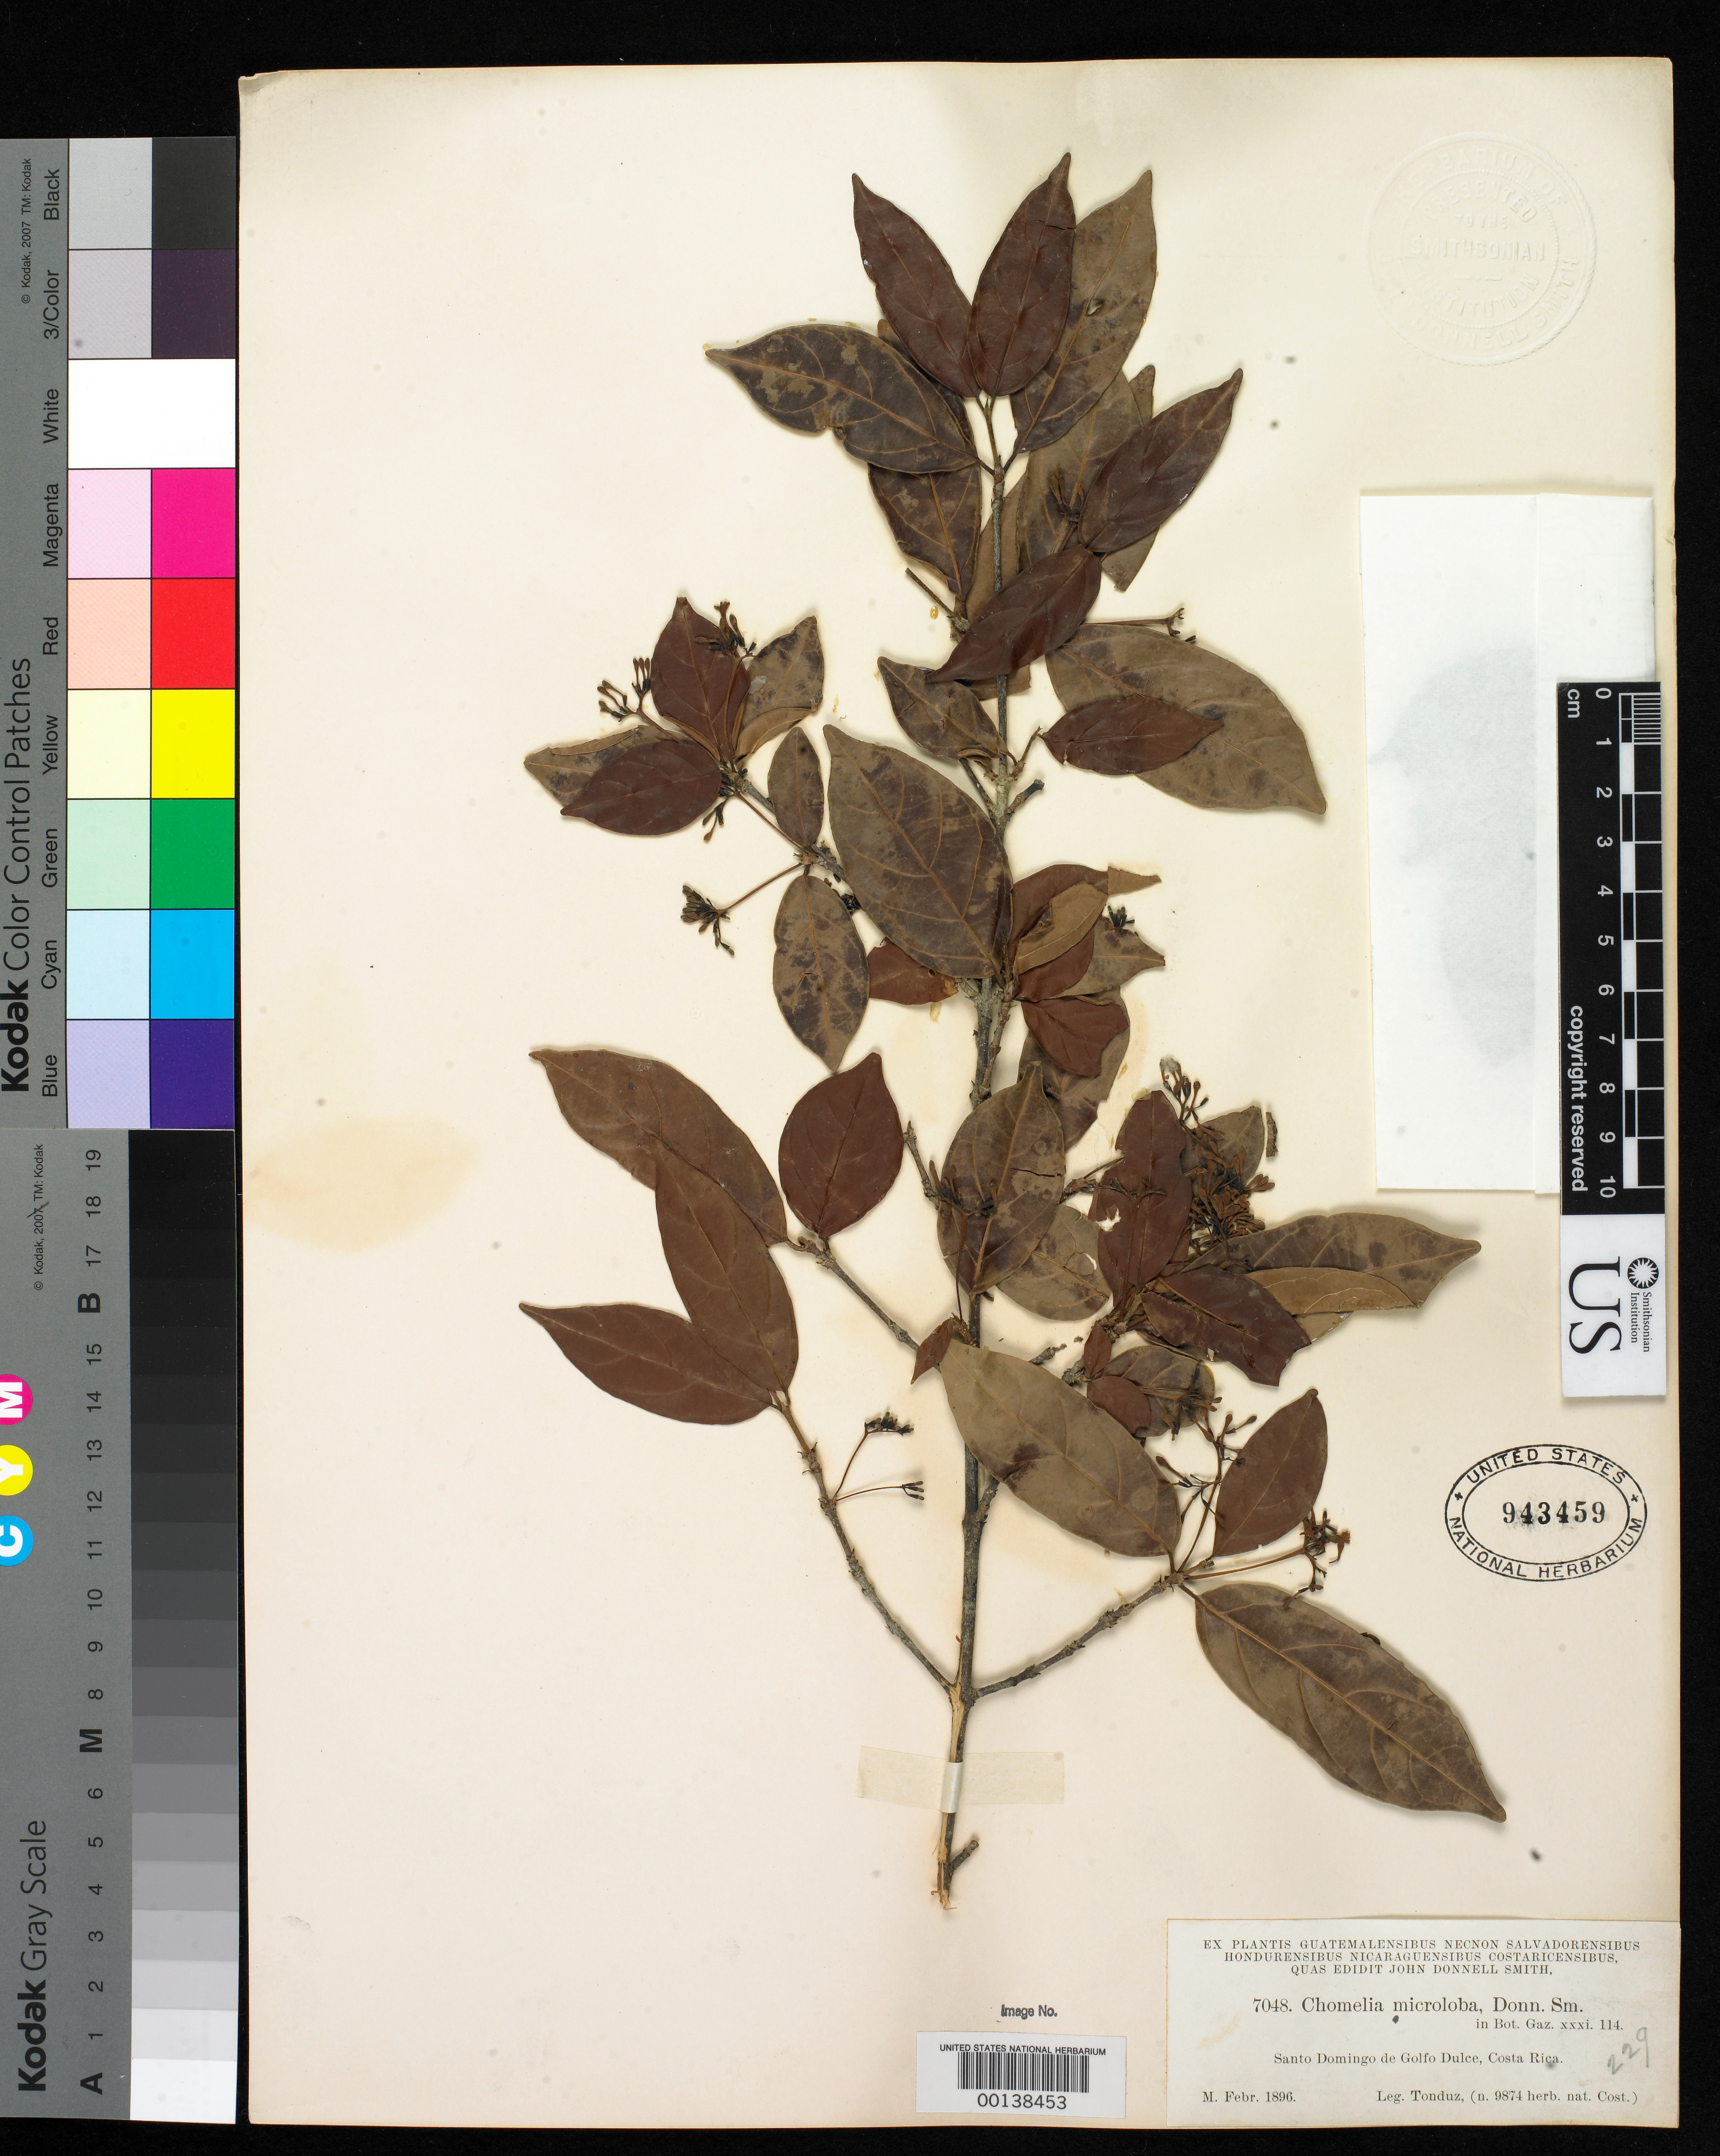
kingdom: Plantae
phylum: Tracheophyta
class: Magnoliopsida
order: Gentianales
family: Rubiaceae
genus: Chomelia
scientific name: Chomelia microloba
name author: Donn. Sm.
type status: Type Collection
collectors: A. Tonduz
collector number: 7048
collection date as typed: Feb 1896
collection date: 1896-02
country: Costa Rica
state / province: Puntarenas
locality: Santo Domingo de Golfo Dulce.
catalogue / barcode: US 943459